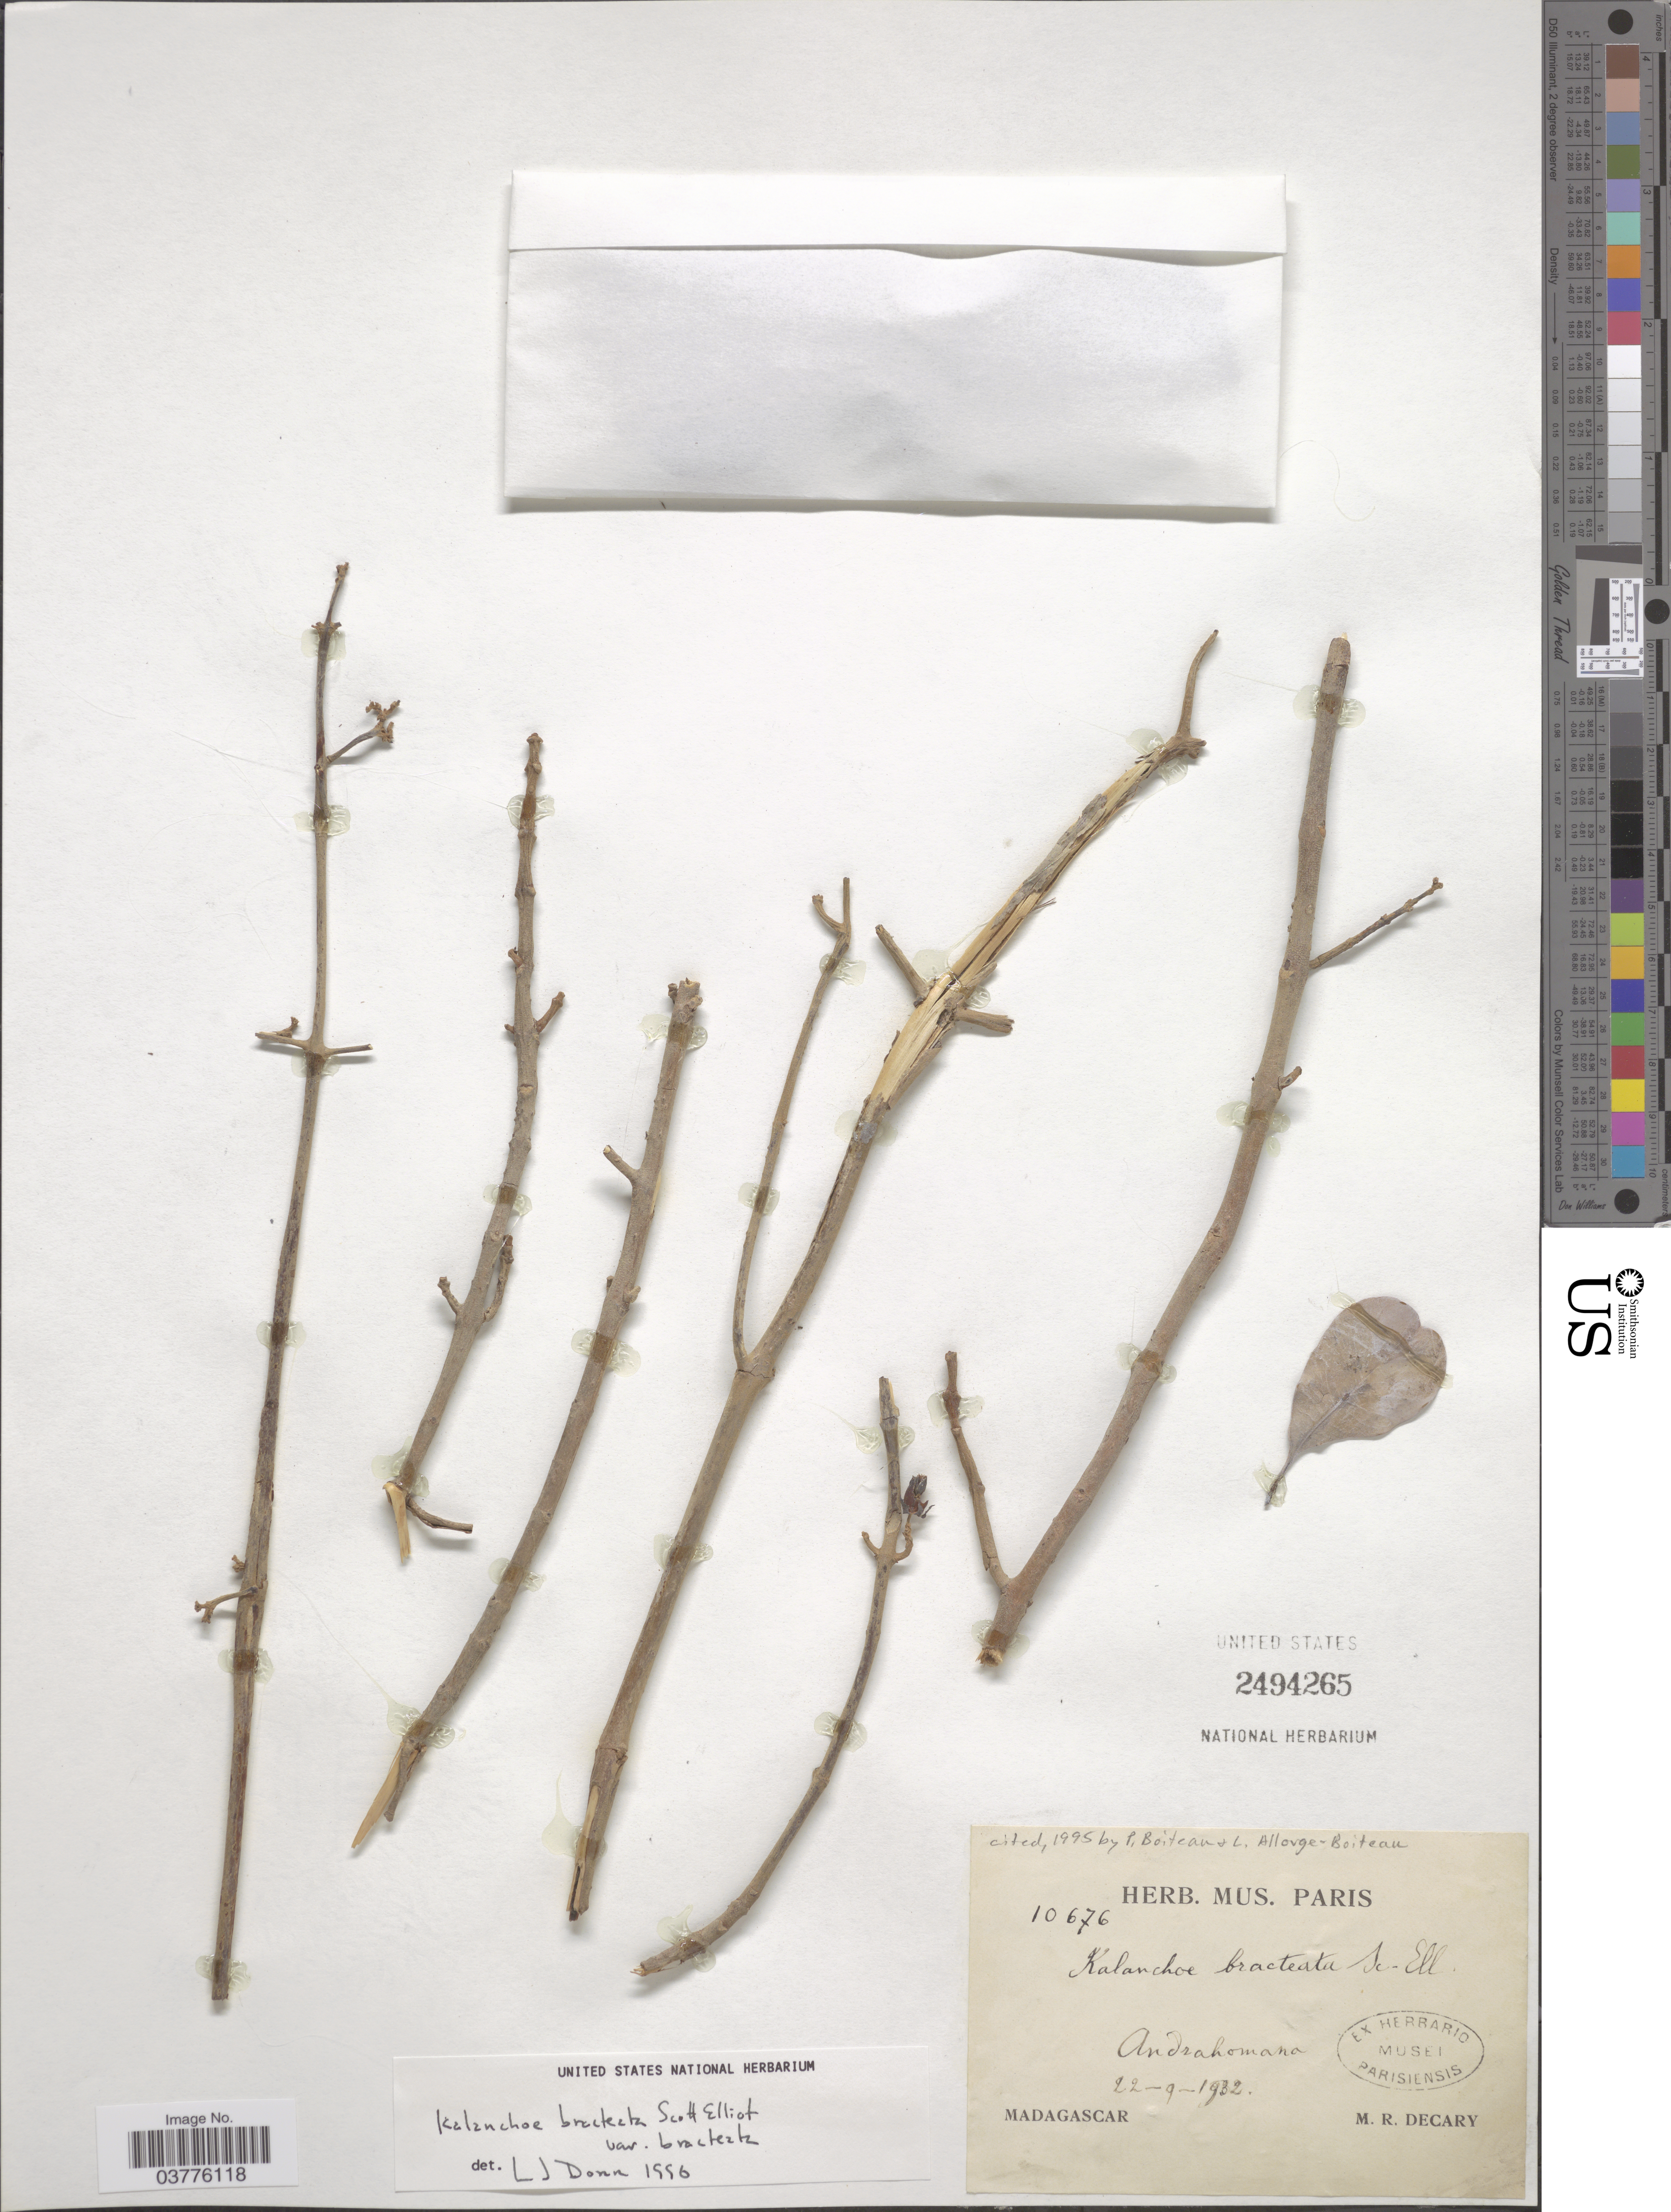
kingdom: Plantae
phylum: Tracheophyta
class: Magnoliopsida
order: Saxifragales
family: Crassulaceae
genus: Kalanchoe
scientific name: Kalanchoe bracteata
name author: Scott Elliot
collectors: R. Decary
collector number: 10676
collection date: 1932-09-22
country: Madagascar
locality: Andrahomana.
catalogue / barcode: US 2494265